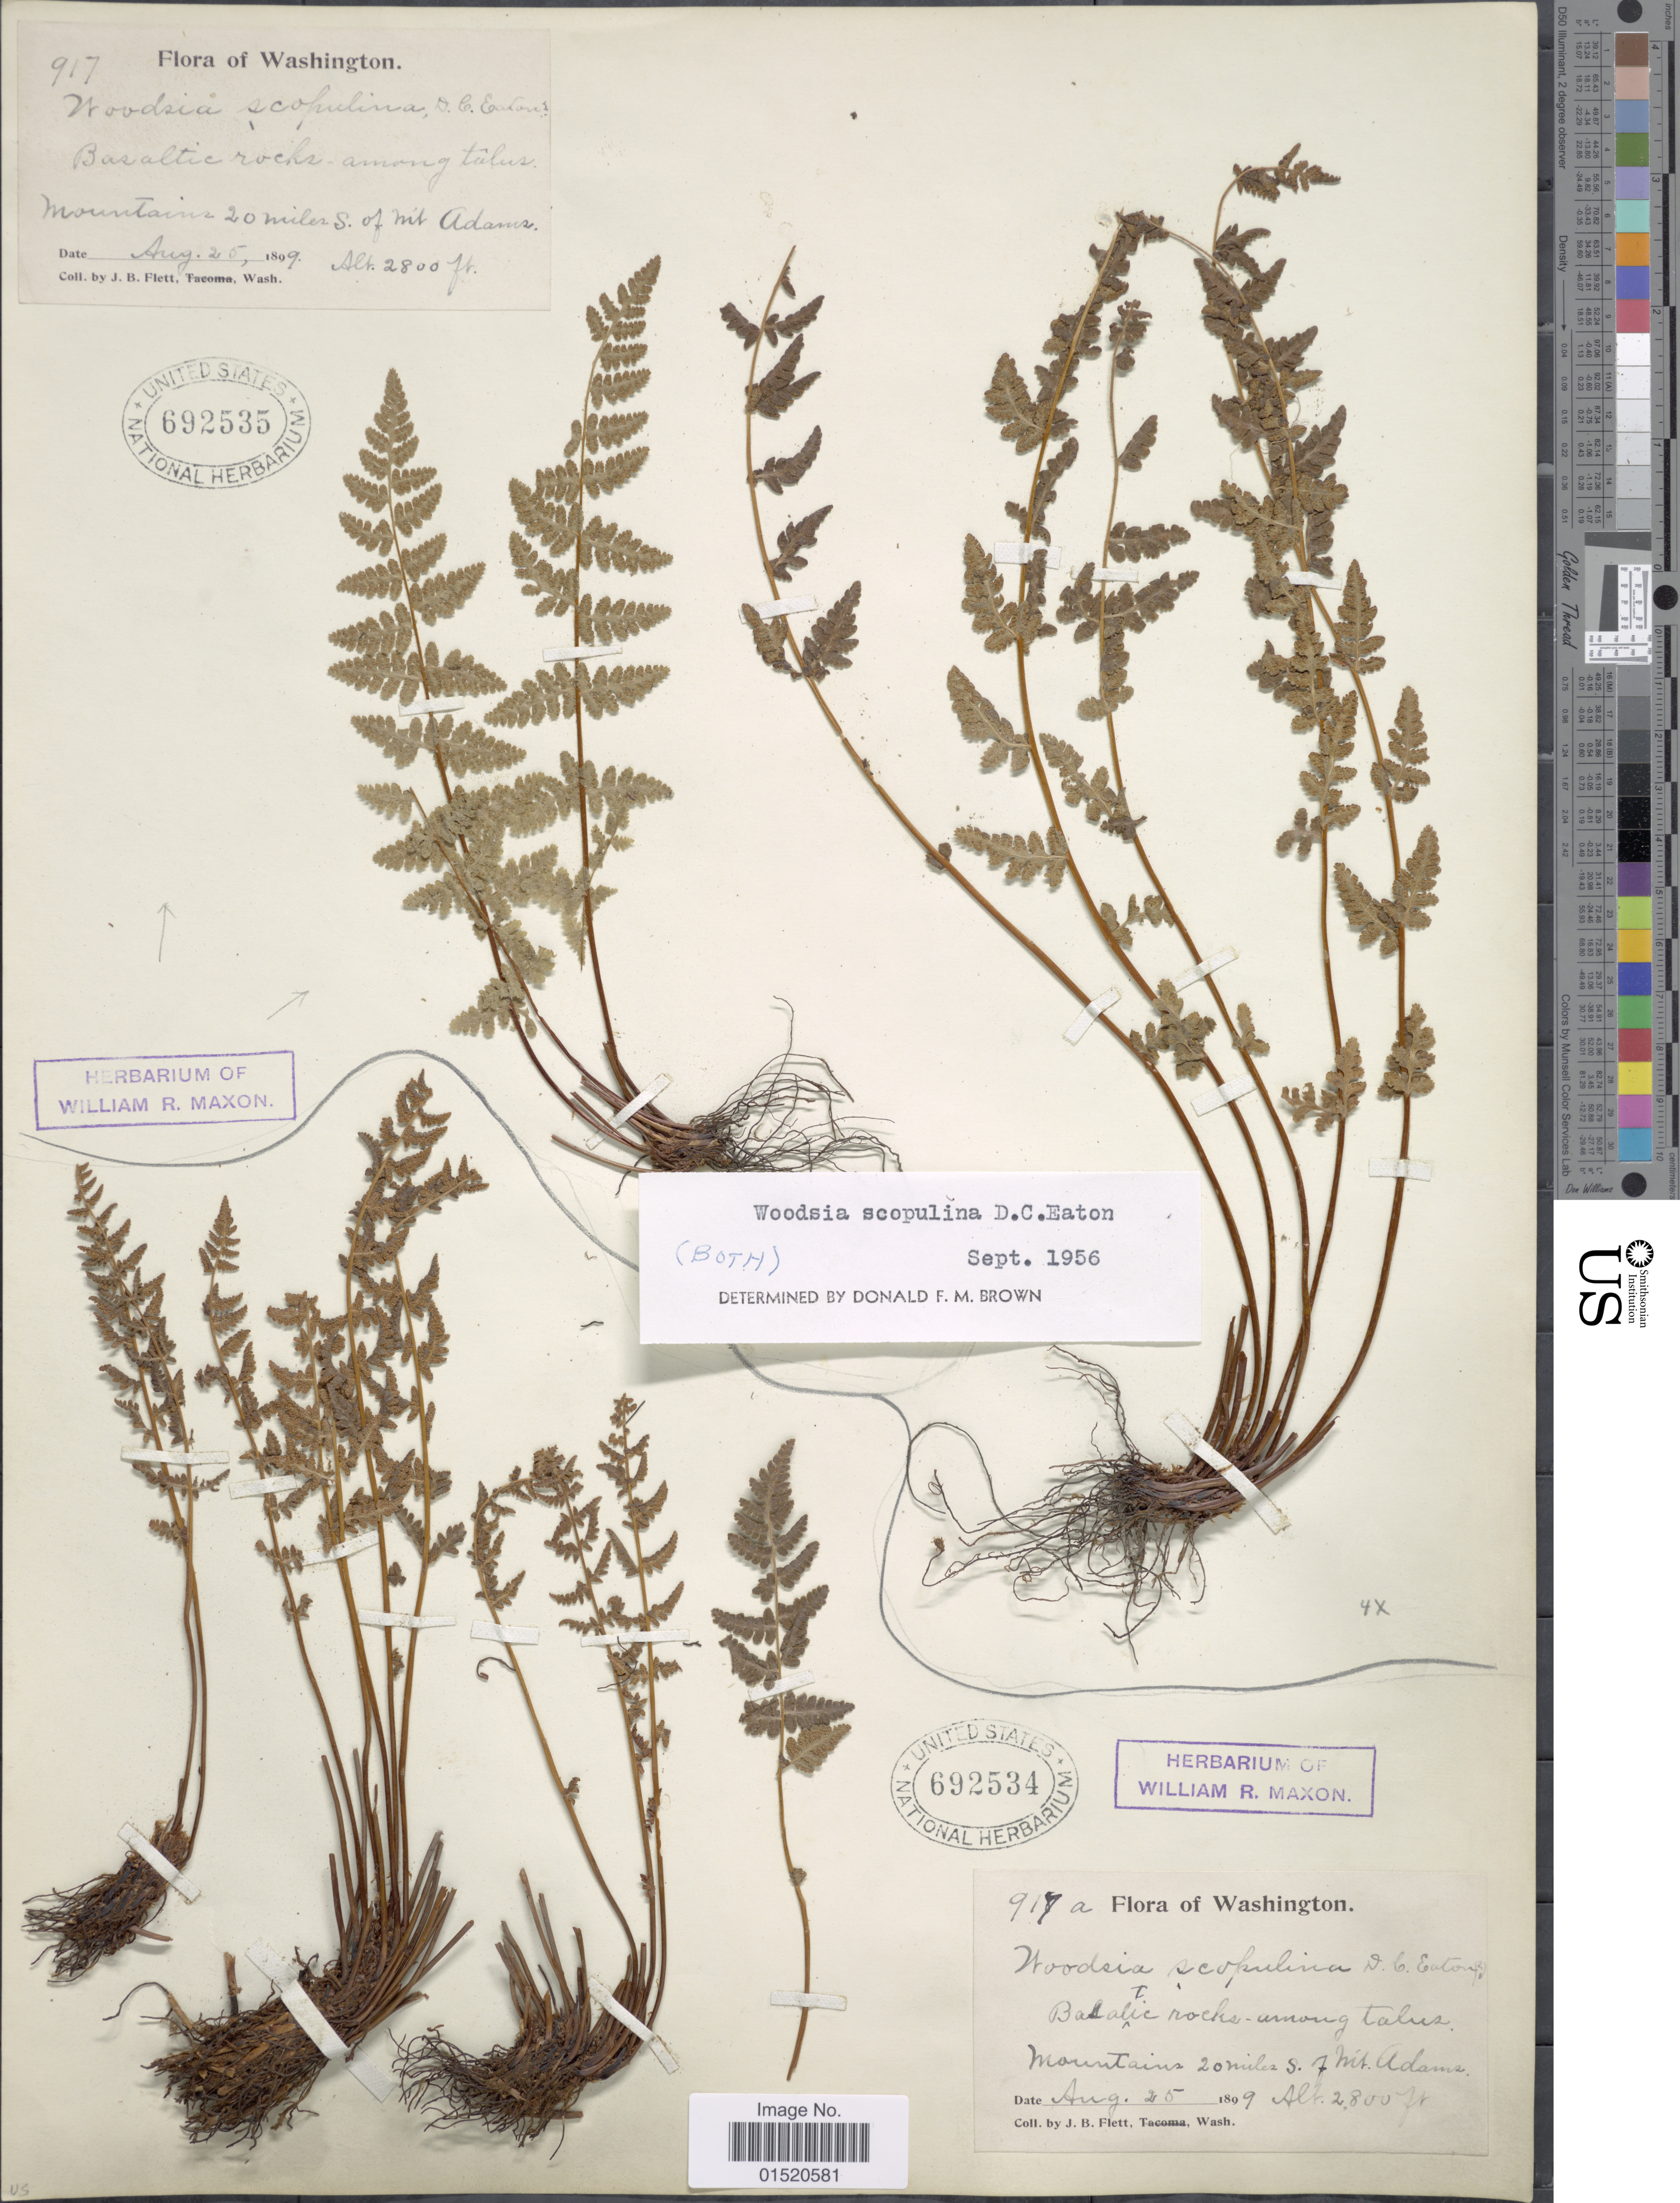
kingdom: Plantae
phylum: Tracheophyta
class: Polypodiopsida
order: Polypodiales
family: Woodsiaceae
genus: Woodsia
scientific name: Woodsia scopulina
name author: D.C. Eaton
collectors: J. Flett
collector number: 917a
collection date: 1899-08-25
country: United States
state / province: Washington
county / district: Yakima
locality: Basaltic rocks-among talus, mountains 20 miles S. of Mt Adams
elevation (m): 853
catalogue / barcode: US 692534